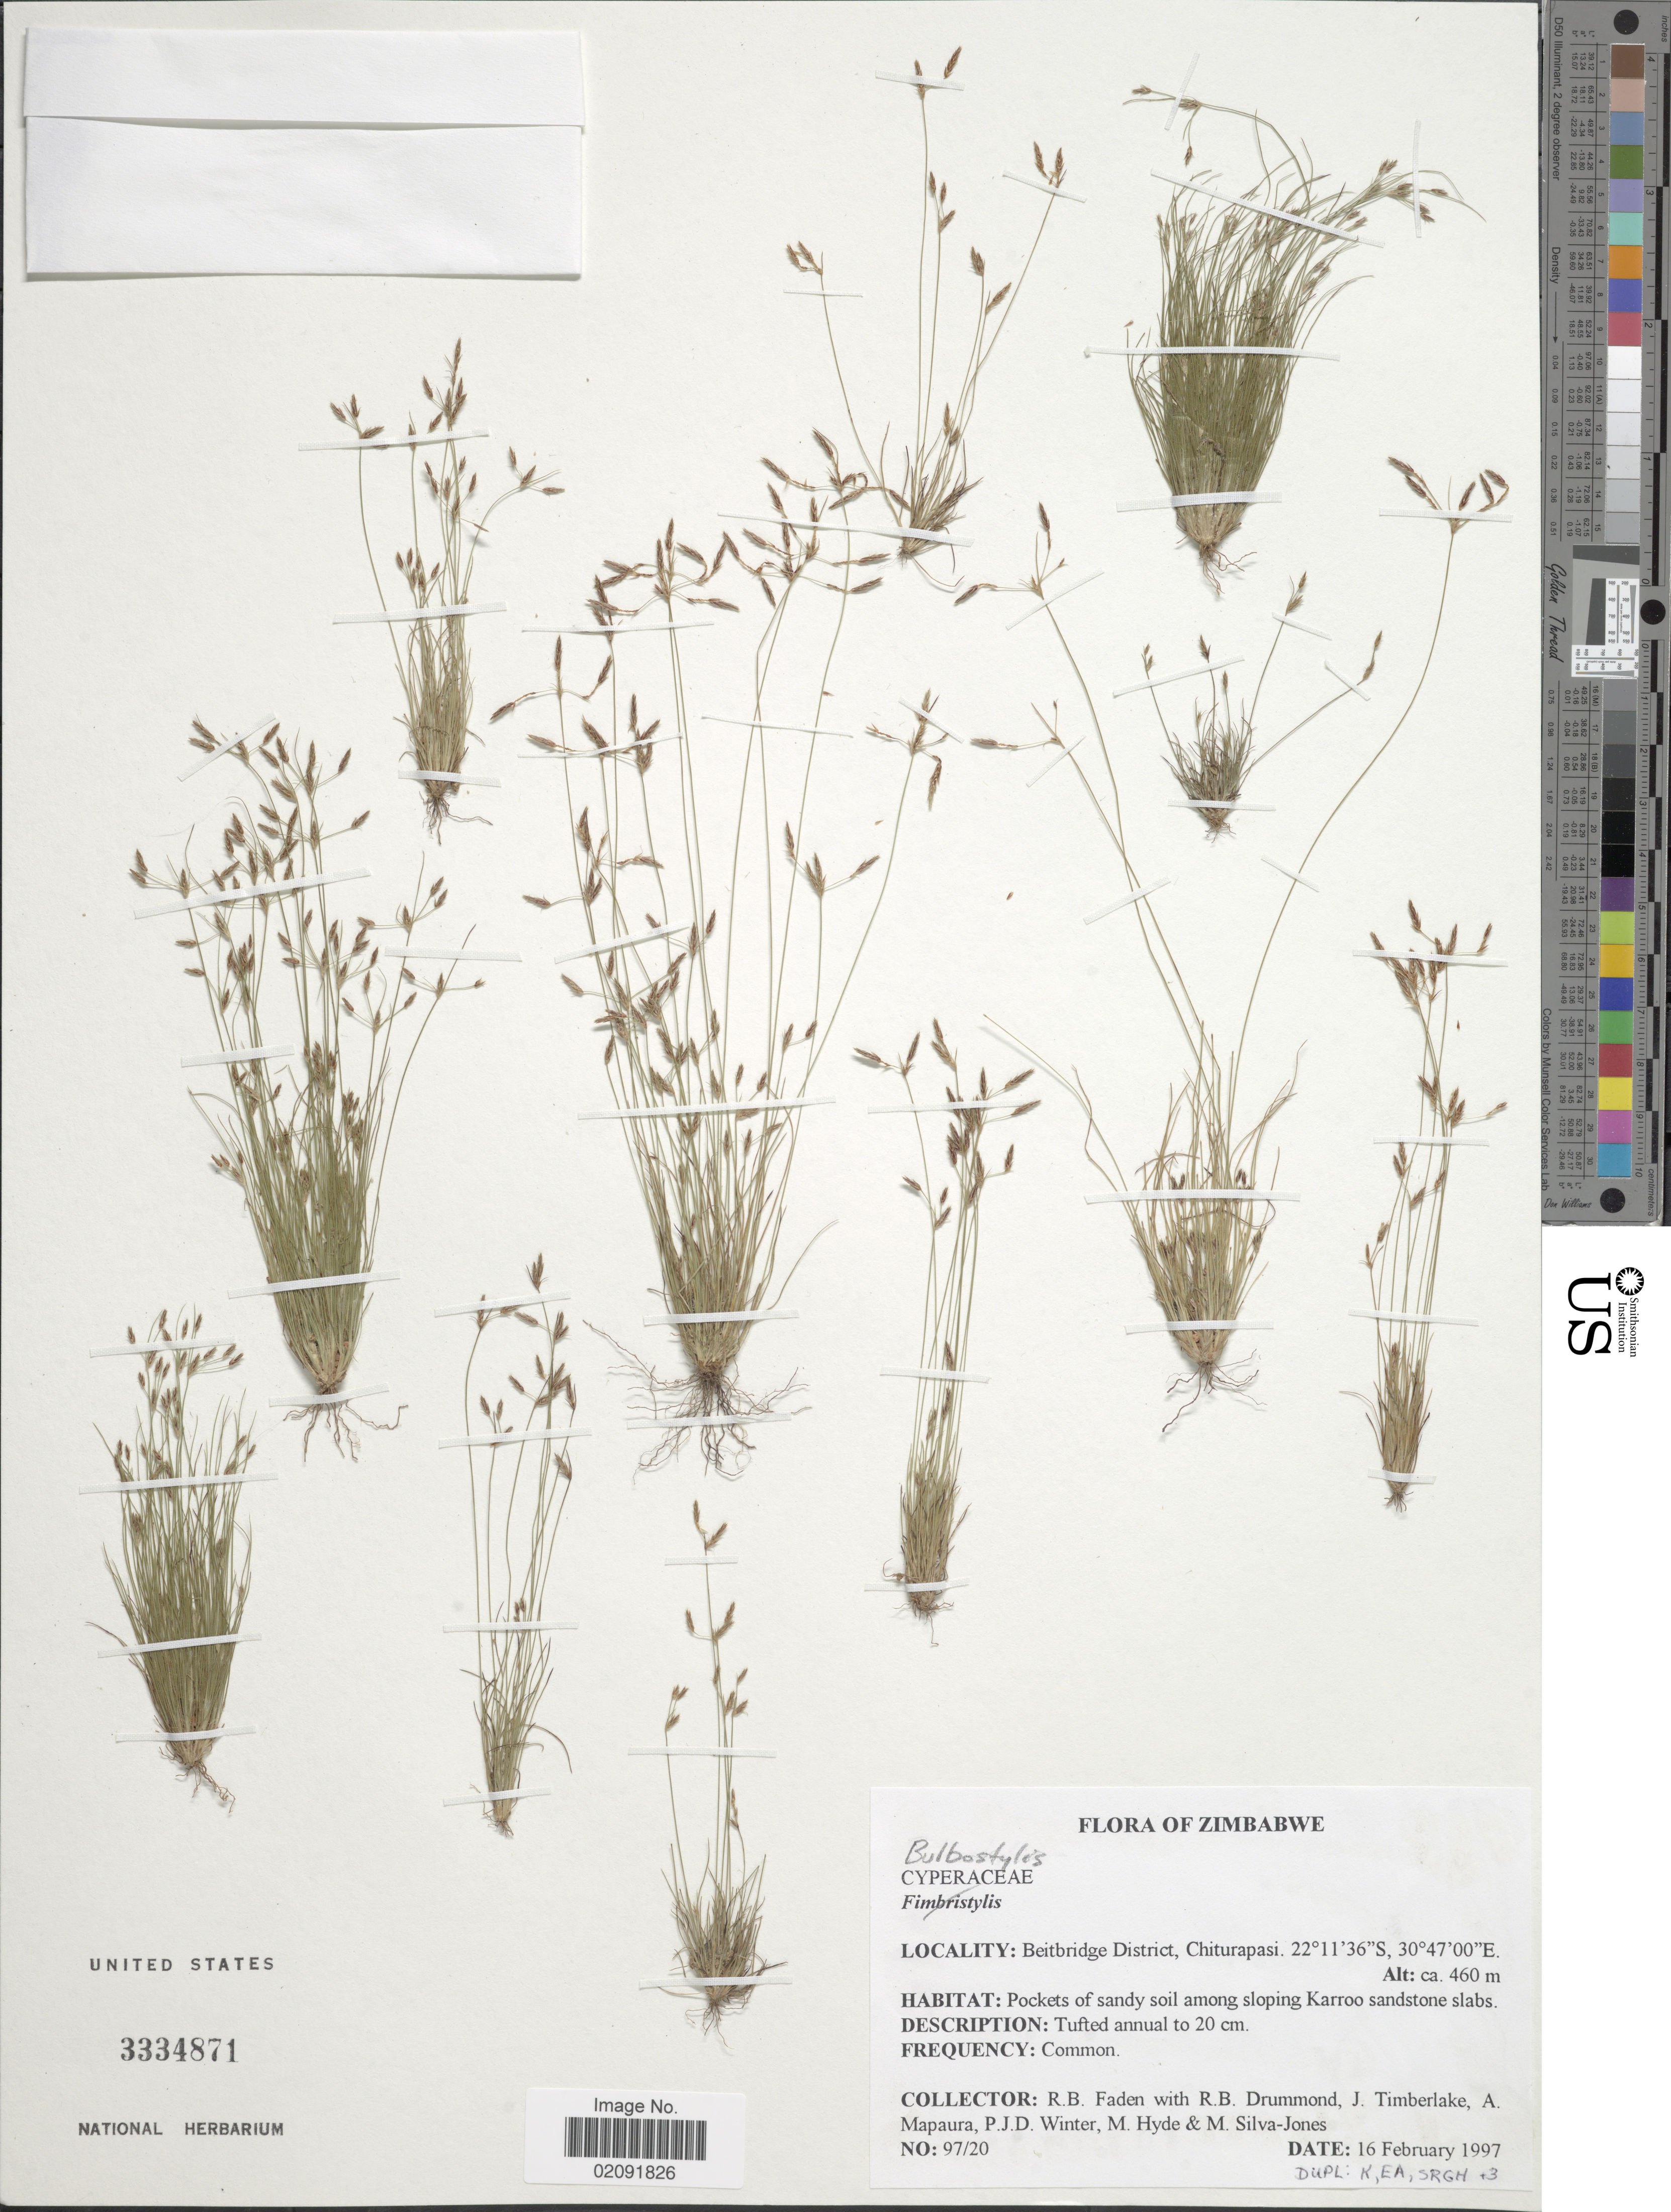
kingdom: Plantae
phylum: Tracheophyta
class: Liliopsida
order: Poales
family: Cyperaceae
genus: Bulbostylis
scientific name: Bulbostylis sp.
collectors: R. B. Faden, R. Drummond, J. Timberlake, A. Mapaura & et al.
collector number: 97/20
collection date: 1997-02-16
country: Zimbabwe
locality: Beitbridge District, Chiturapasi, Pockets of sandy soil among sloping Karroo sandstone slabs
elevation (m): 460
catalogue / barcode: US 3334871